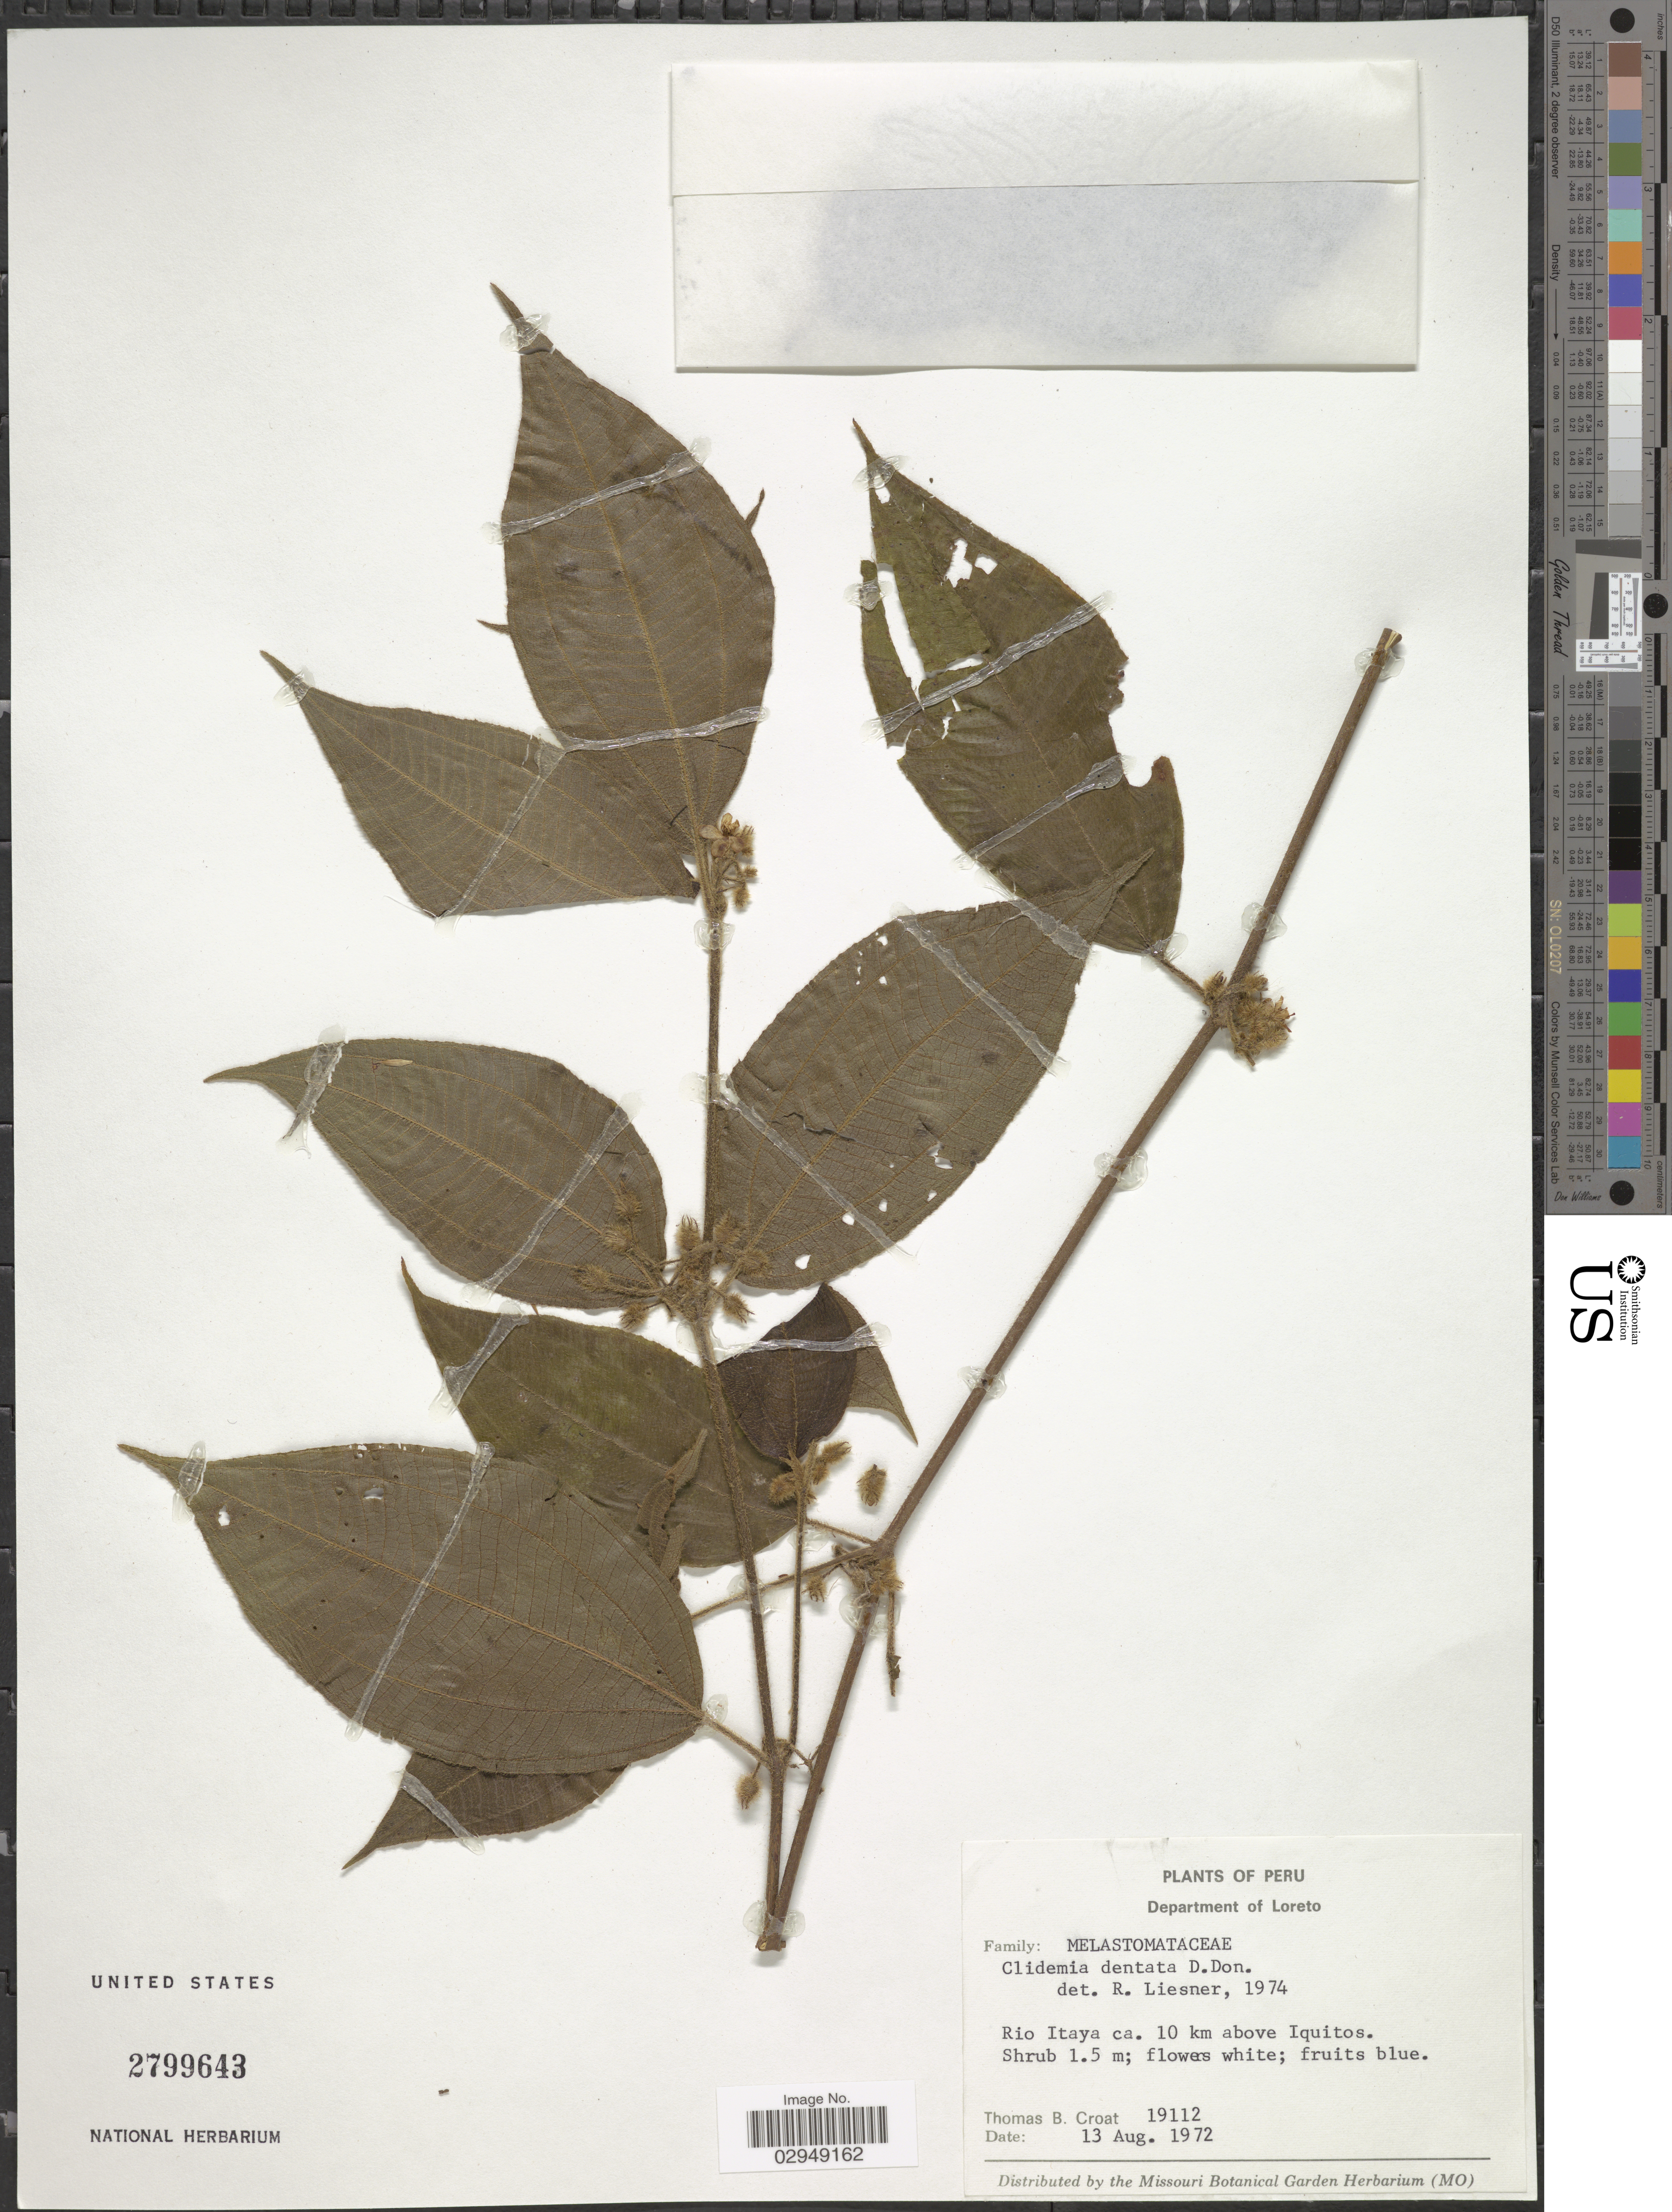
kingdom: Plantae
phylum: Tracheophyta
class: Magnoliopsida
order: Myrtales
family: Melastomataceae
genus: Clidemia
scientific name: Clidemia dentata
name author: D. Don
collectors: T. B. Croat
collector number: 19112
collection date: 1972-08-13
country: Peru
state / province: Loreto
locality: Department of Loreto, Rio Itaya ca. 10 km above Iquitos.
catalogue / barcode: US 2799643